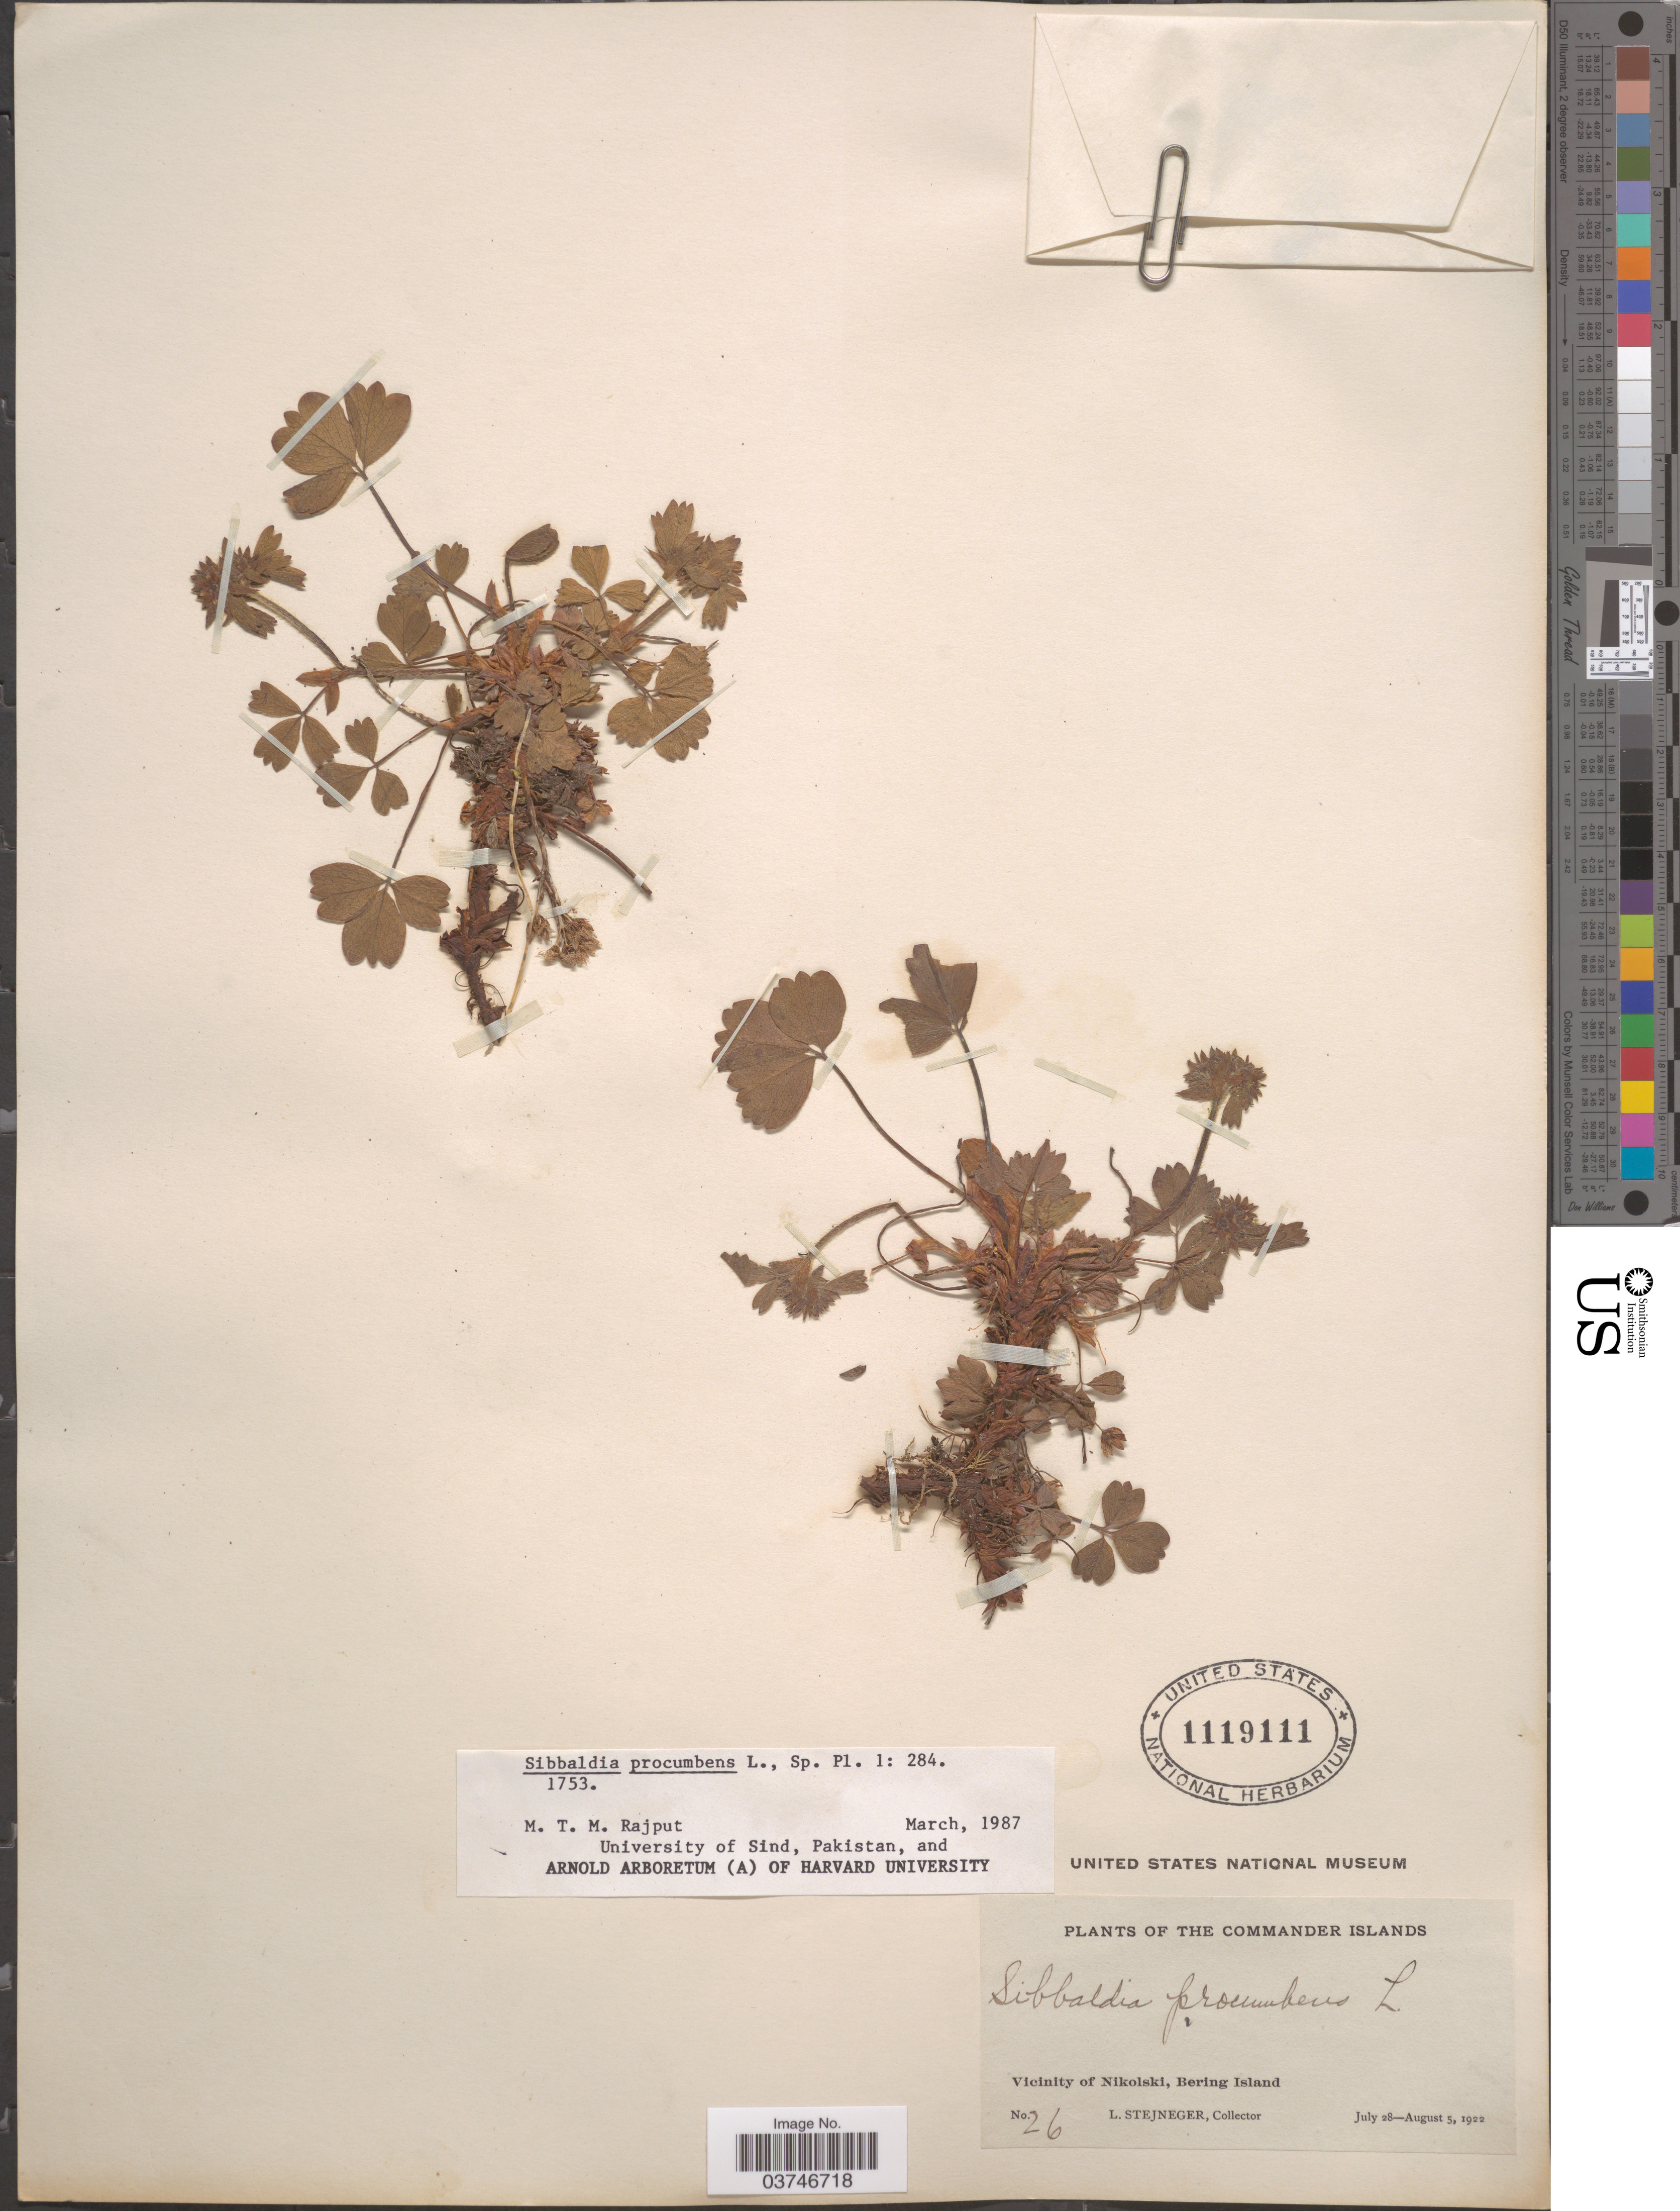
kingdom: Plantae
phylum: Tracheophyta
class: Magnoliopsida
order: Rosales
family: Rosaceae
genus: Sibbaldia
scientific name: Sibbaldia procumbens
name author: L.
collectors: L. Stejneger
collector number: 26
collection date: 1922-07-28/1922-08-05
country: Russian Federation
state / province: Kamchatka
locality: The Commander Islands. Vicinity of Nikolski, Bering Island.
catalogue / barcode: US 1119111